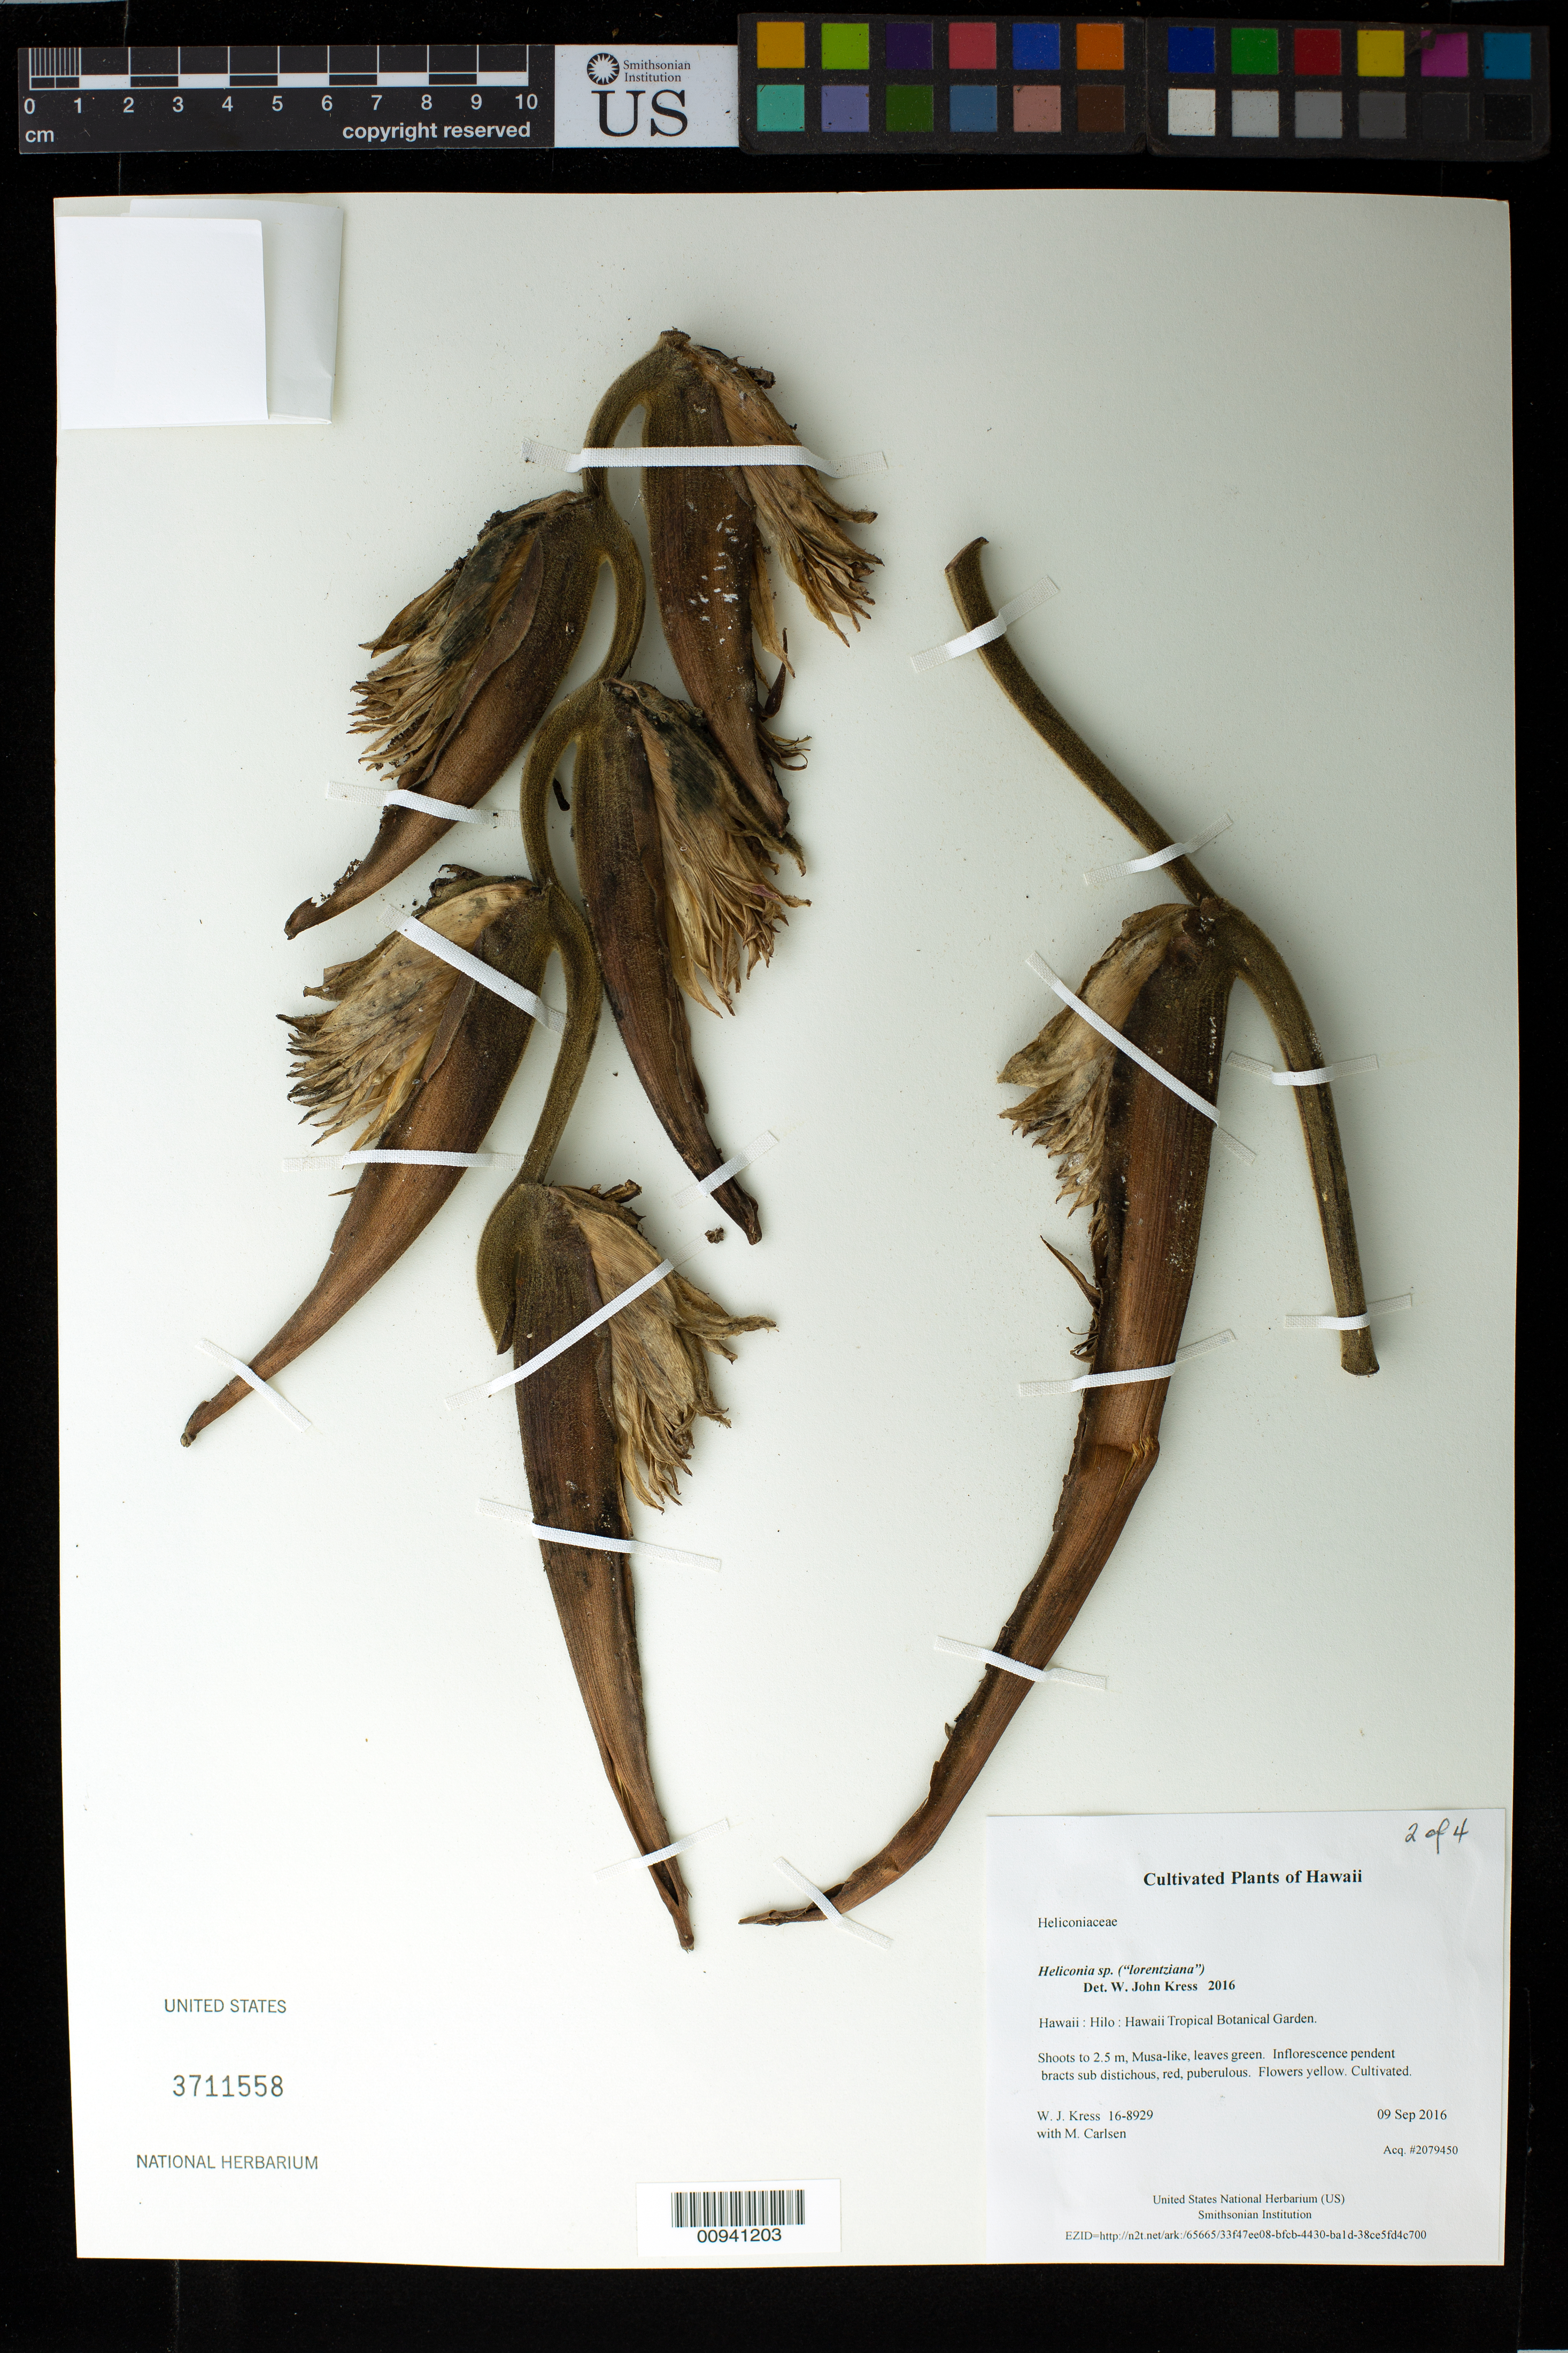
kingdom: Plantae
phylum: Tracheophyta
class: Liliopsida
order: Zingiberales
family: Heliconiaceae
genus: Heliconia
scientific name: Heliconia sp. ("lorentziana")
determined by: Kress, W. J., (US), Smithsonian Institution - National Museum of Natural History (UNITED STATES)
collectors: W. J. Kress & M. M. Carlsen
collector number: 16-8929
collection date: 2016-09-09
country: United States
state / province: Hawaii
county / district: Hawaii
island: Hawaii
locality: Hawaii Tropical Botanical Garden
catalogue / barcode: US 3711558